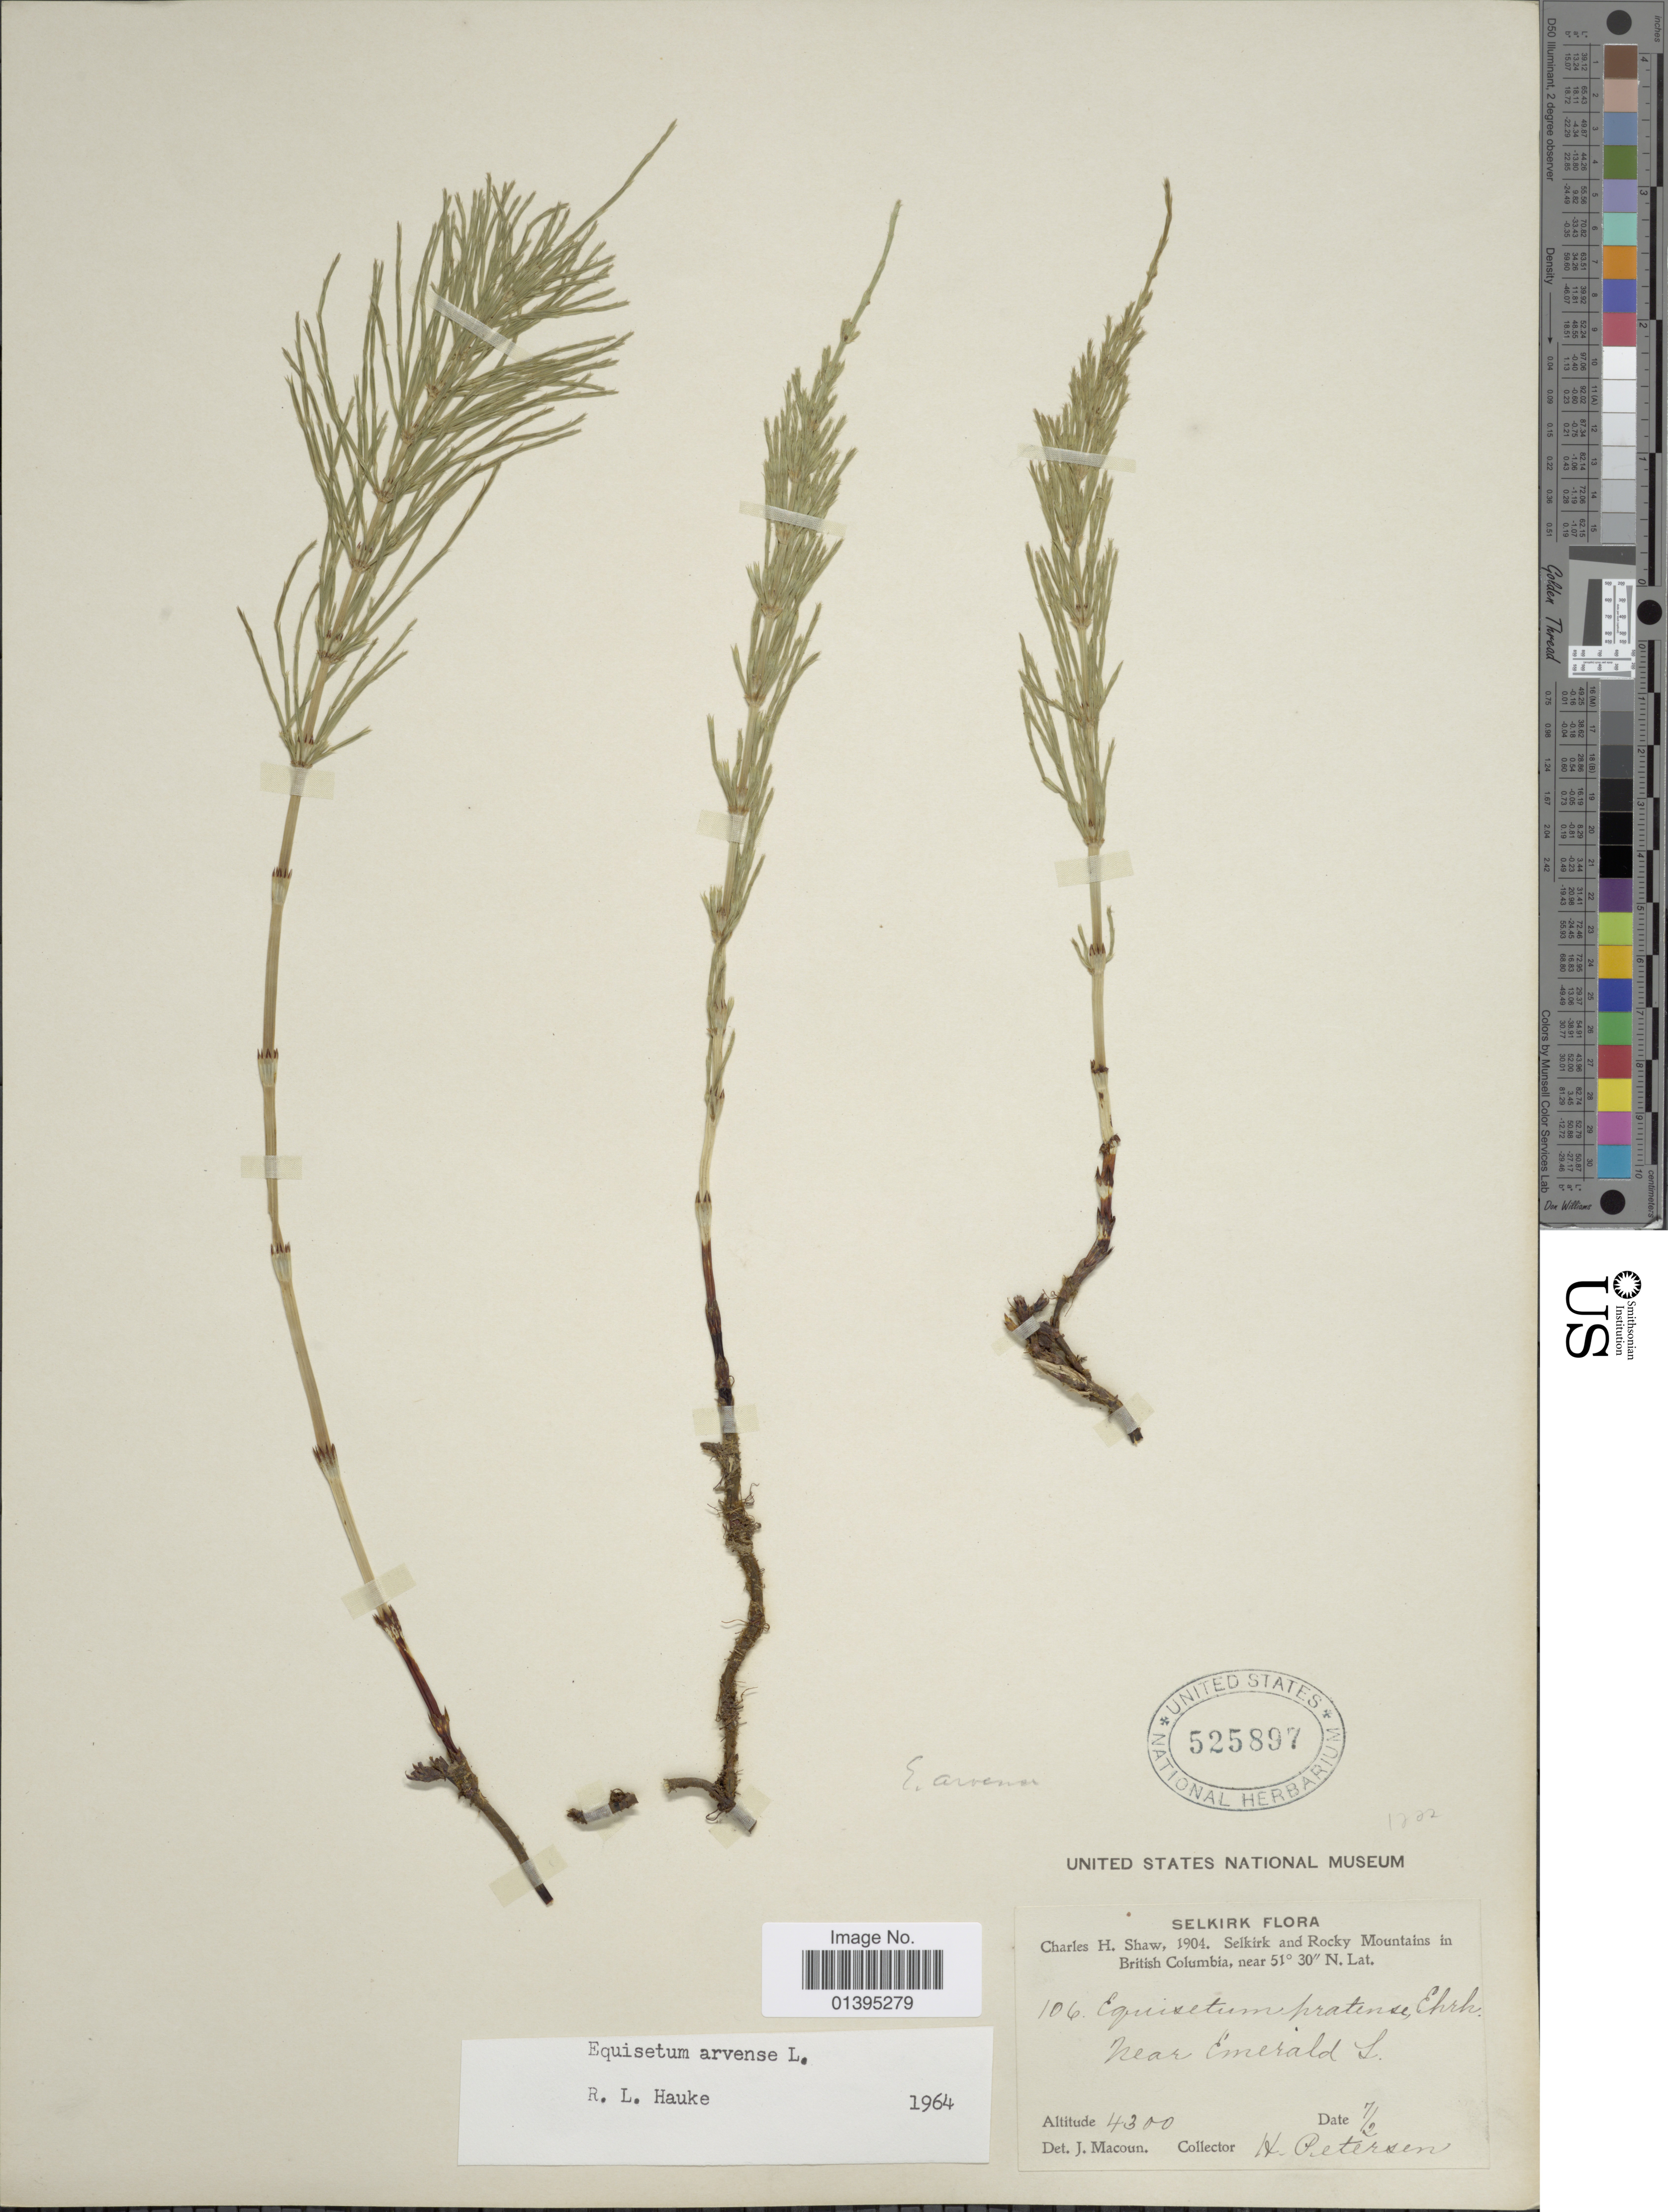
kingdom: Plantae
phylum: Tracheophyta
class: Polypodiopsida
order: Equisetales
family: Equisetaceae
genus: Equisetum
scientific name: Equisetum arvense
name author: L.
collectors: H. Petersen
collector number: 106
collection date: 1904-07-02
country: Canada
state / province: British Columbia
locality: Selkirk, Selkirk and Rocky Mountains, near Emerald L.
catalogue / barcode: US 525897